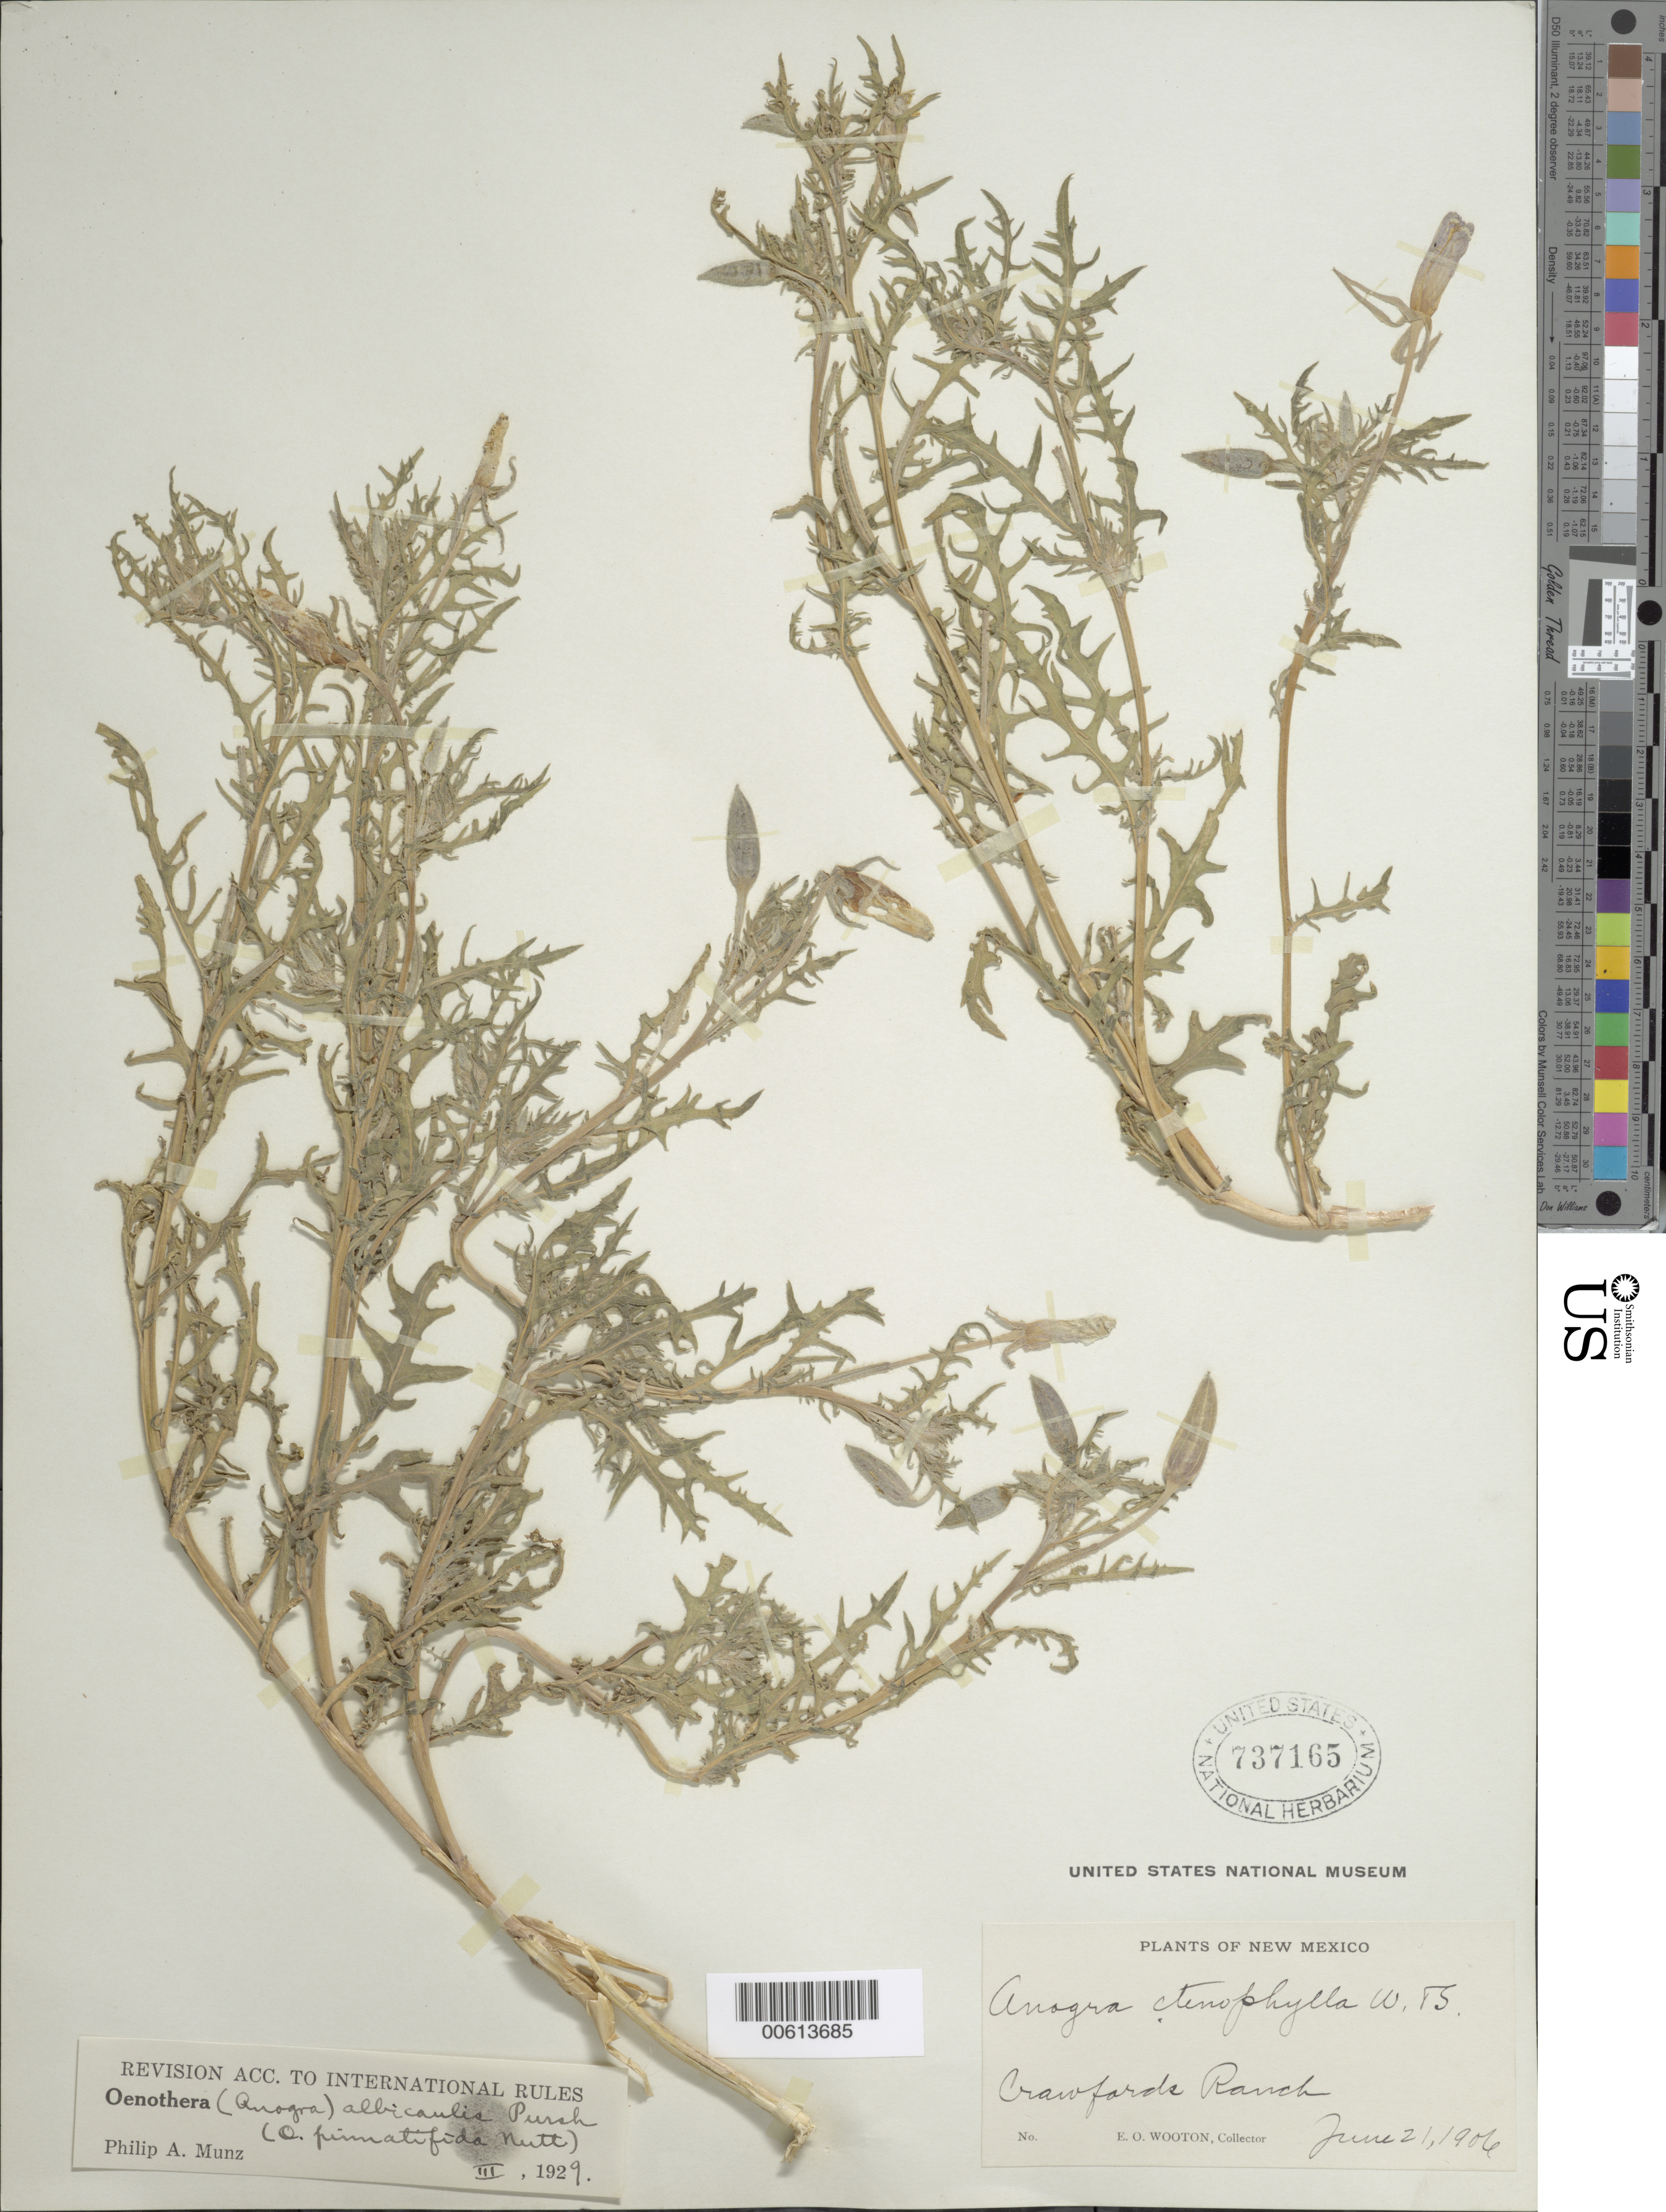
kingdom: Plantae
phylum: Tracheophyta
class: Magnoliopsida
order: Myrtales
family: Onagraceae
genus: Oenothera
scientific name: Oenothera albicaulis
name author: Pursh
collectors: E. O. Wooton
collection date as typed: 21 Jun 1906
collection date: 1906-06-21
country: United States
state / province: New Mexico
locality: Crawfords Ranch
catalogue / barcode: US 737165